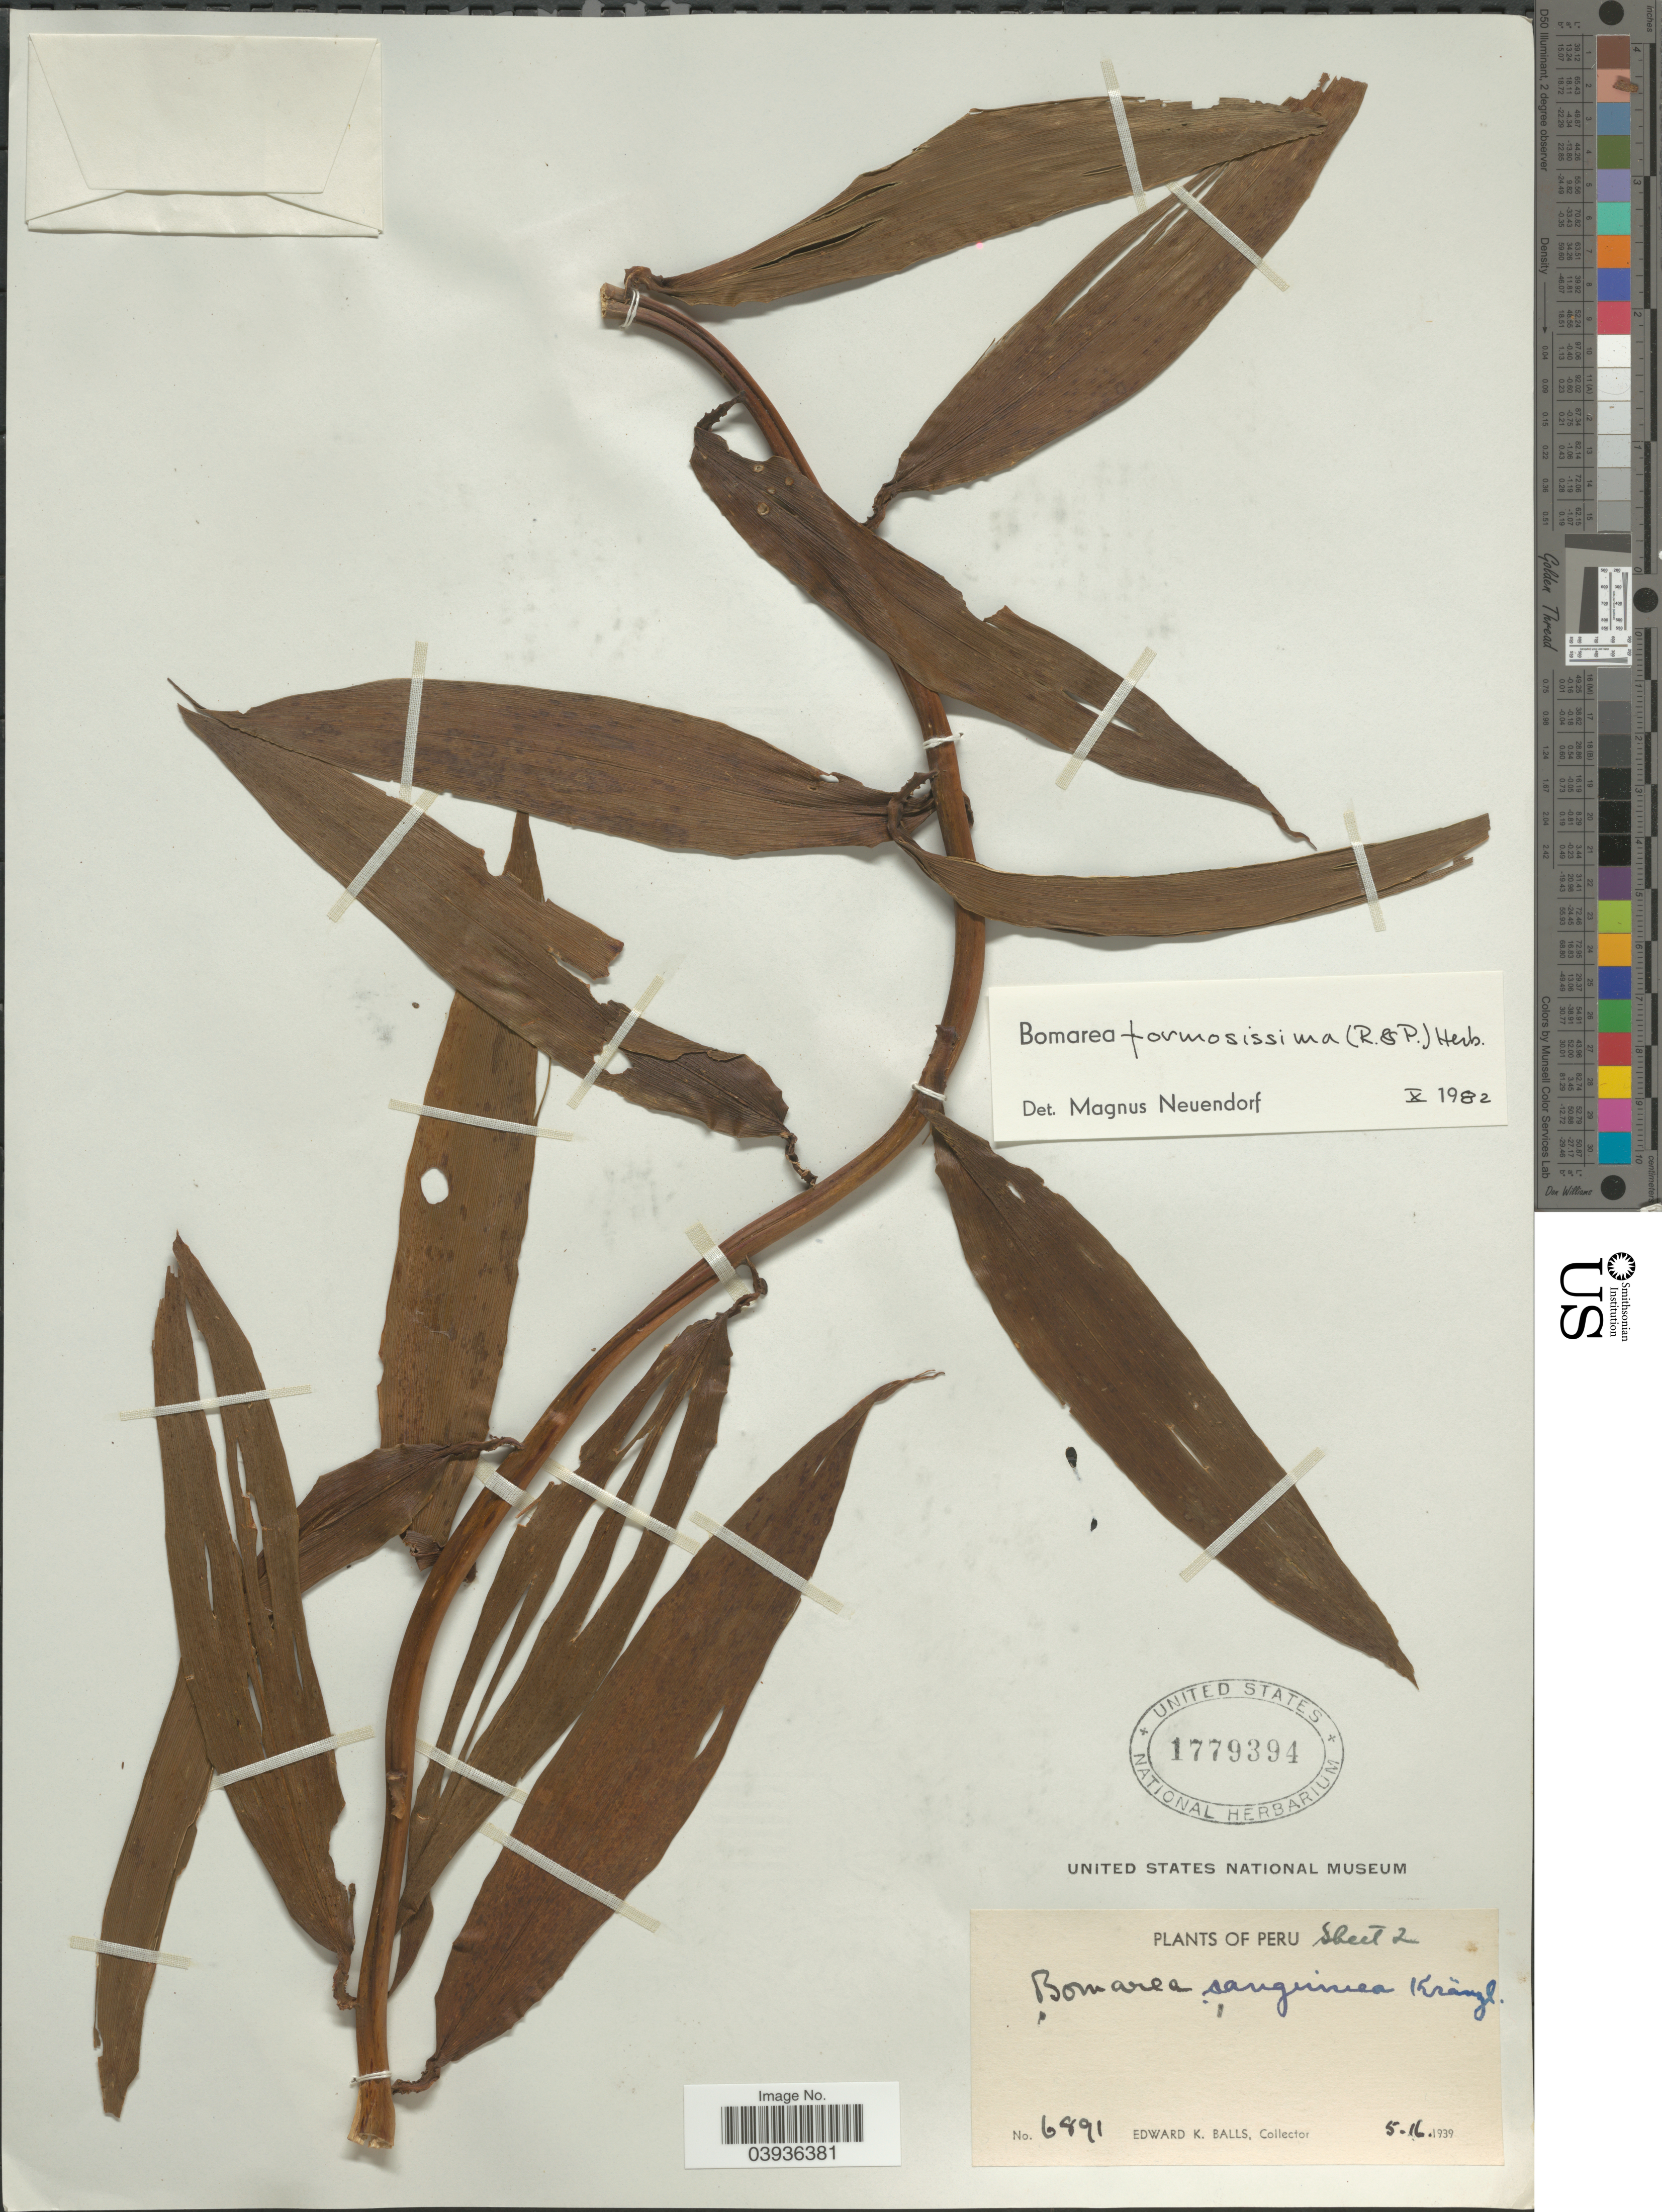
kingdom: Plantae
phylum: Tracheophyta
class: Liliopsida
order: Liliales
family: Alstroemeriaceae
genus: Bomarea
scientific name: Bomarea formosissima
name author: (Ruiz & Pav.) Herb.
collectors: E. K. Balls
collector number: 6891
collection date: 1939-05-16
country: Peru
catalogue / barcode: US 1779394